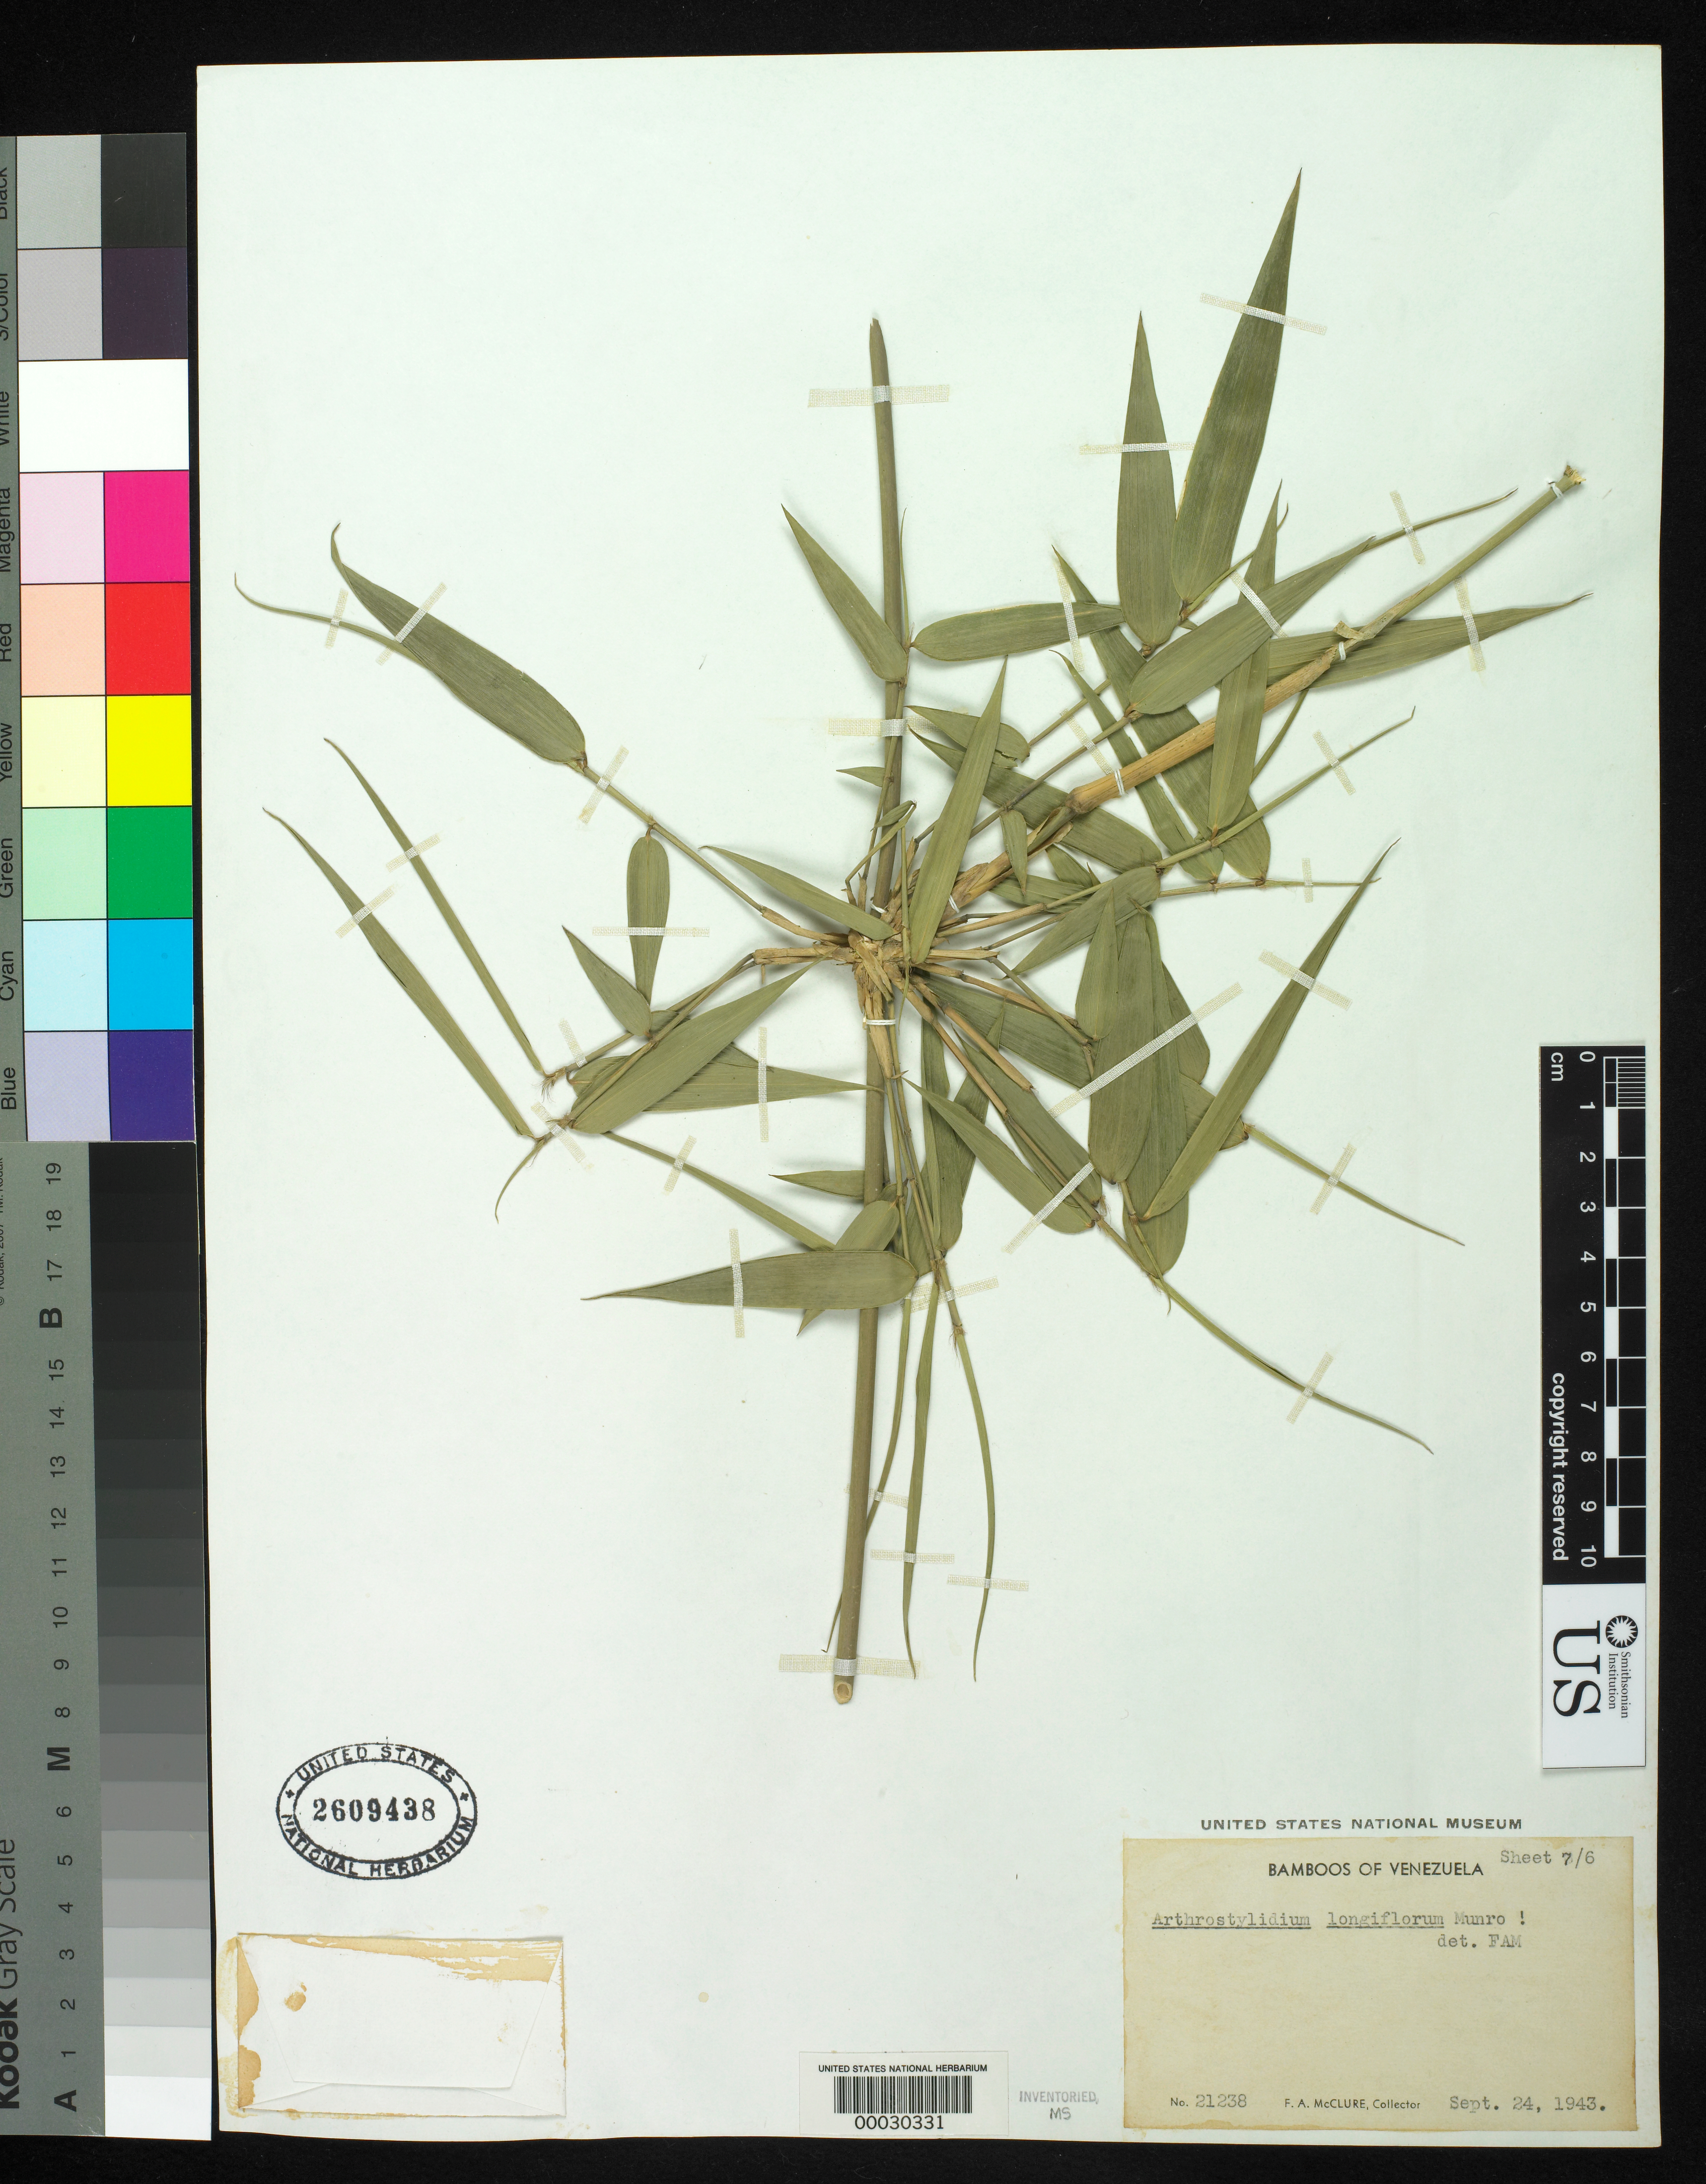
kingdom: Plantae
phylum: Tracheophyta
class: Liliopsida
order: Poales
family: Poaceae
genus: Arthrostylidium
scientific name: Arthrostylidium longiflorum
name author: Munro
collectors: F. A. McClure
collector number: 21238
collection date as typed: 24 Sep 1943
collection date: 1943-09-24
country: Venezuela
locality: El Junquito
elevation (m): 1800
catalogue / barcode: US 2609438